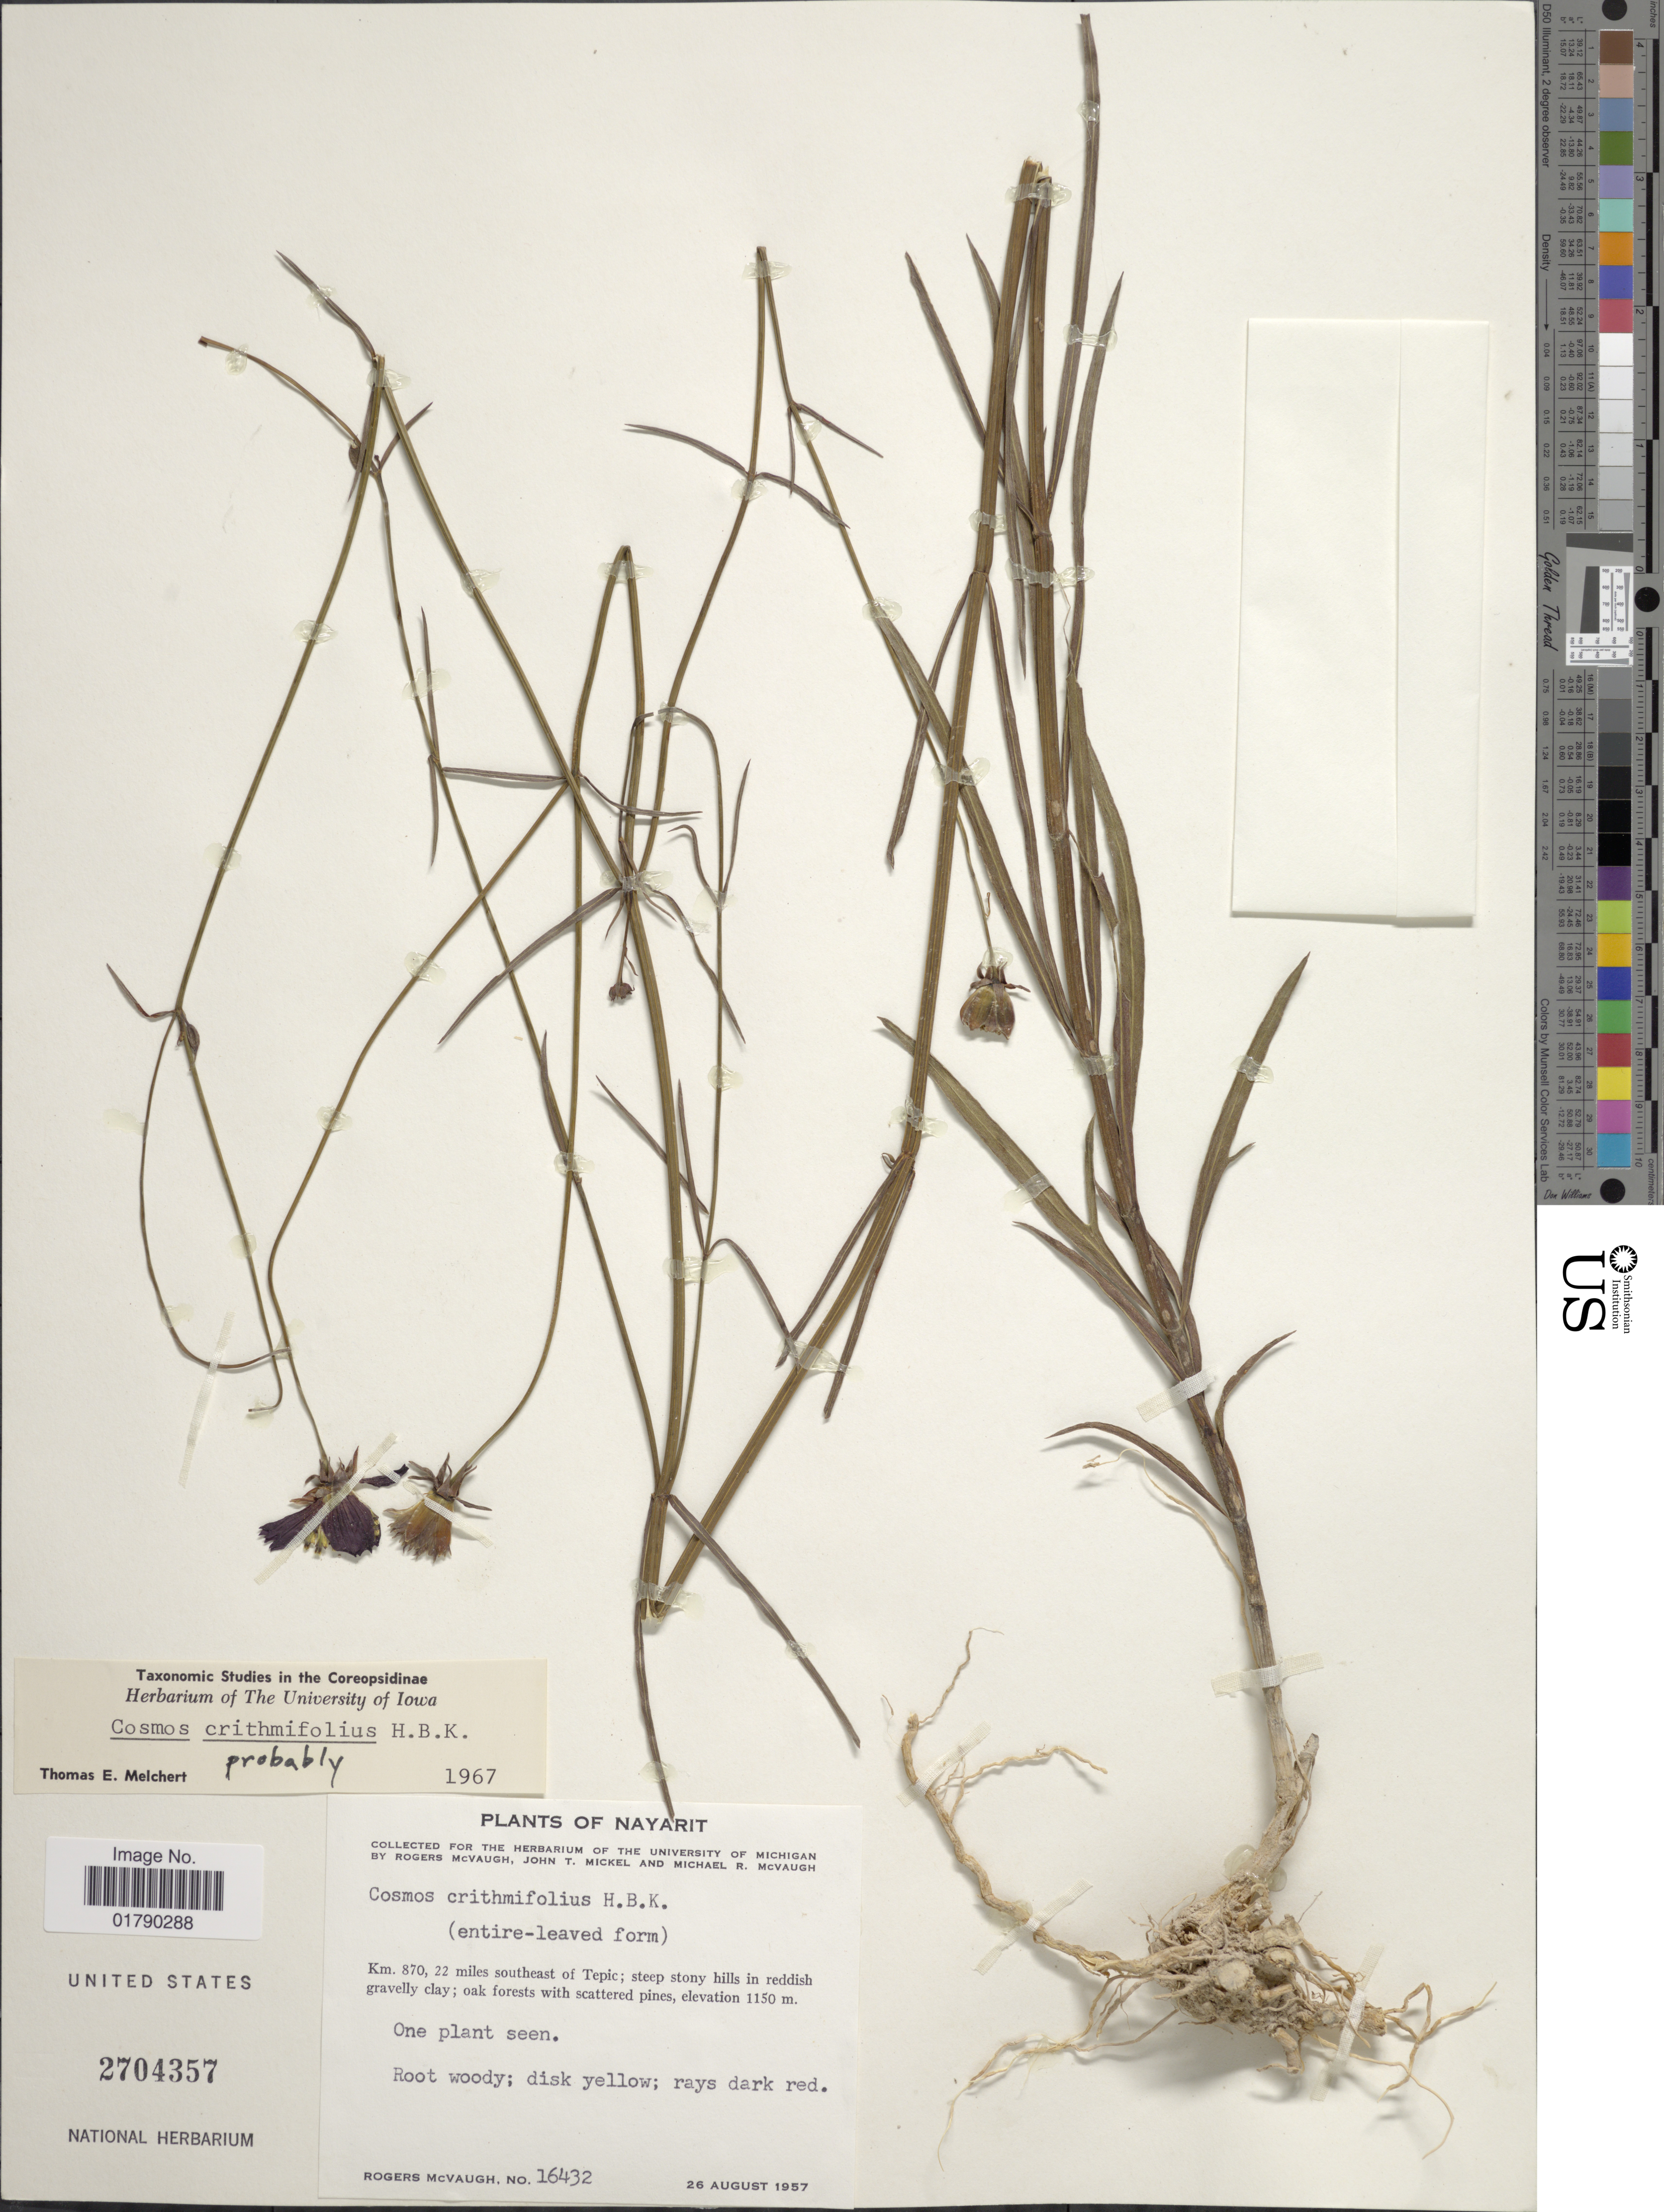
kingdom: Plantae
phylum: Tracheophyta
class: Magnoliopsida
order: Asterales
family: Asteraceae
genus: Cosmos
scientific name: Cosmos crithmifolius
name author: Kunth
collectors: R. McVaugh, J. T. Mickel & M. R. McVaugh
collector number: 16432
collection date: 1957-08-26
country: Mexico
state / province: Nayarit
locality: Km 870, 22 miles southeast of Tepic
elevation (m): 1150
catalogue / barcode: US 2704357